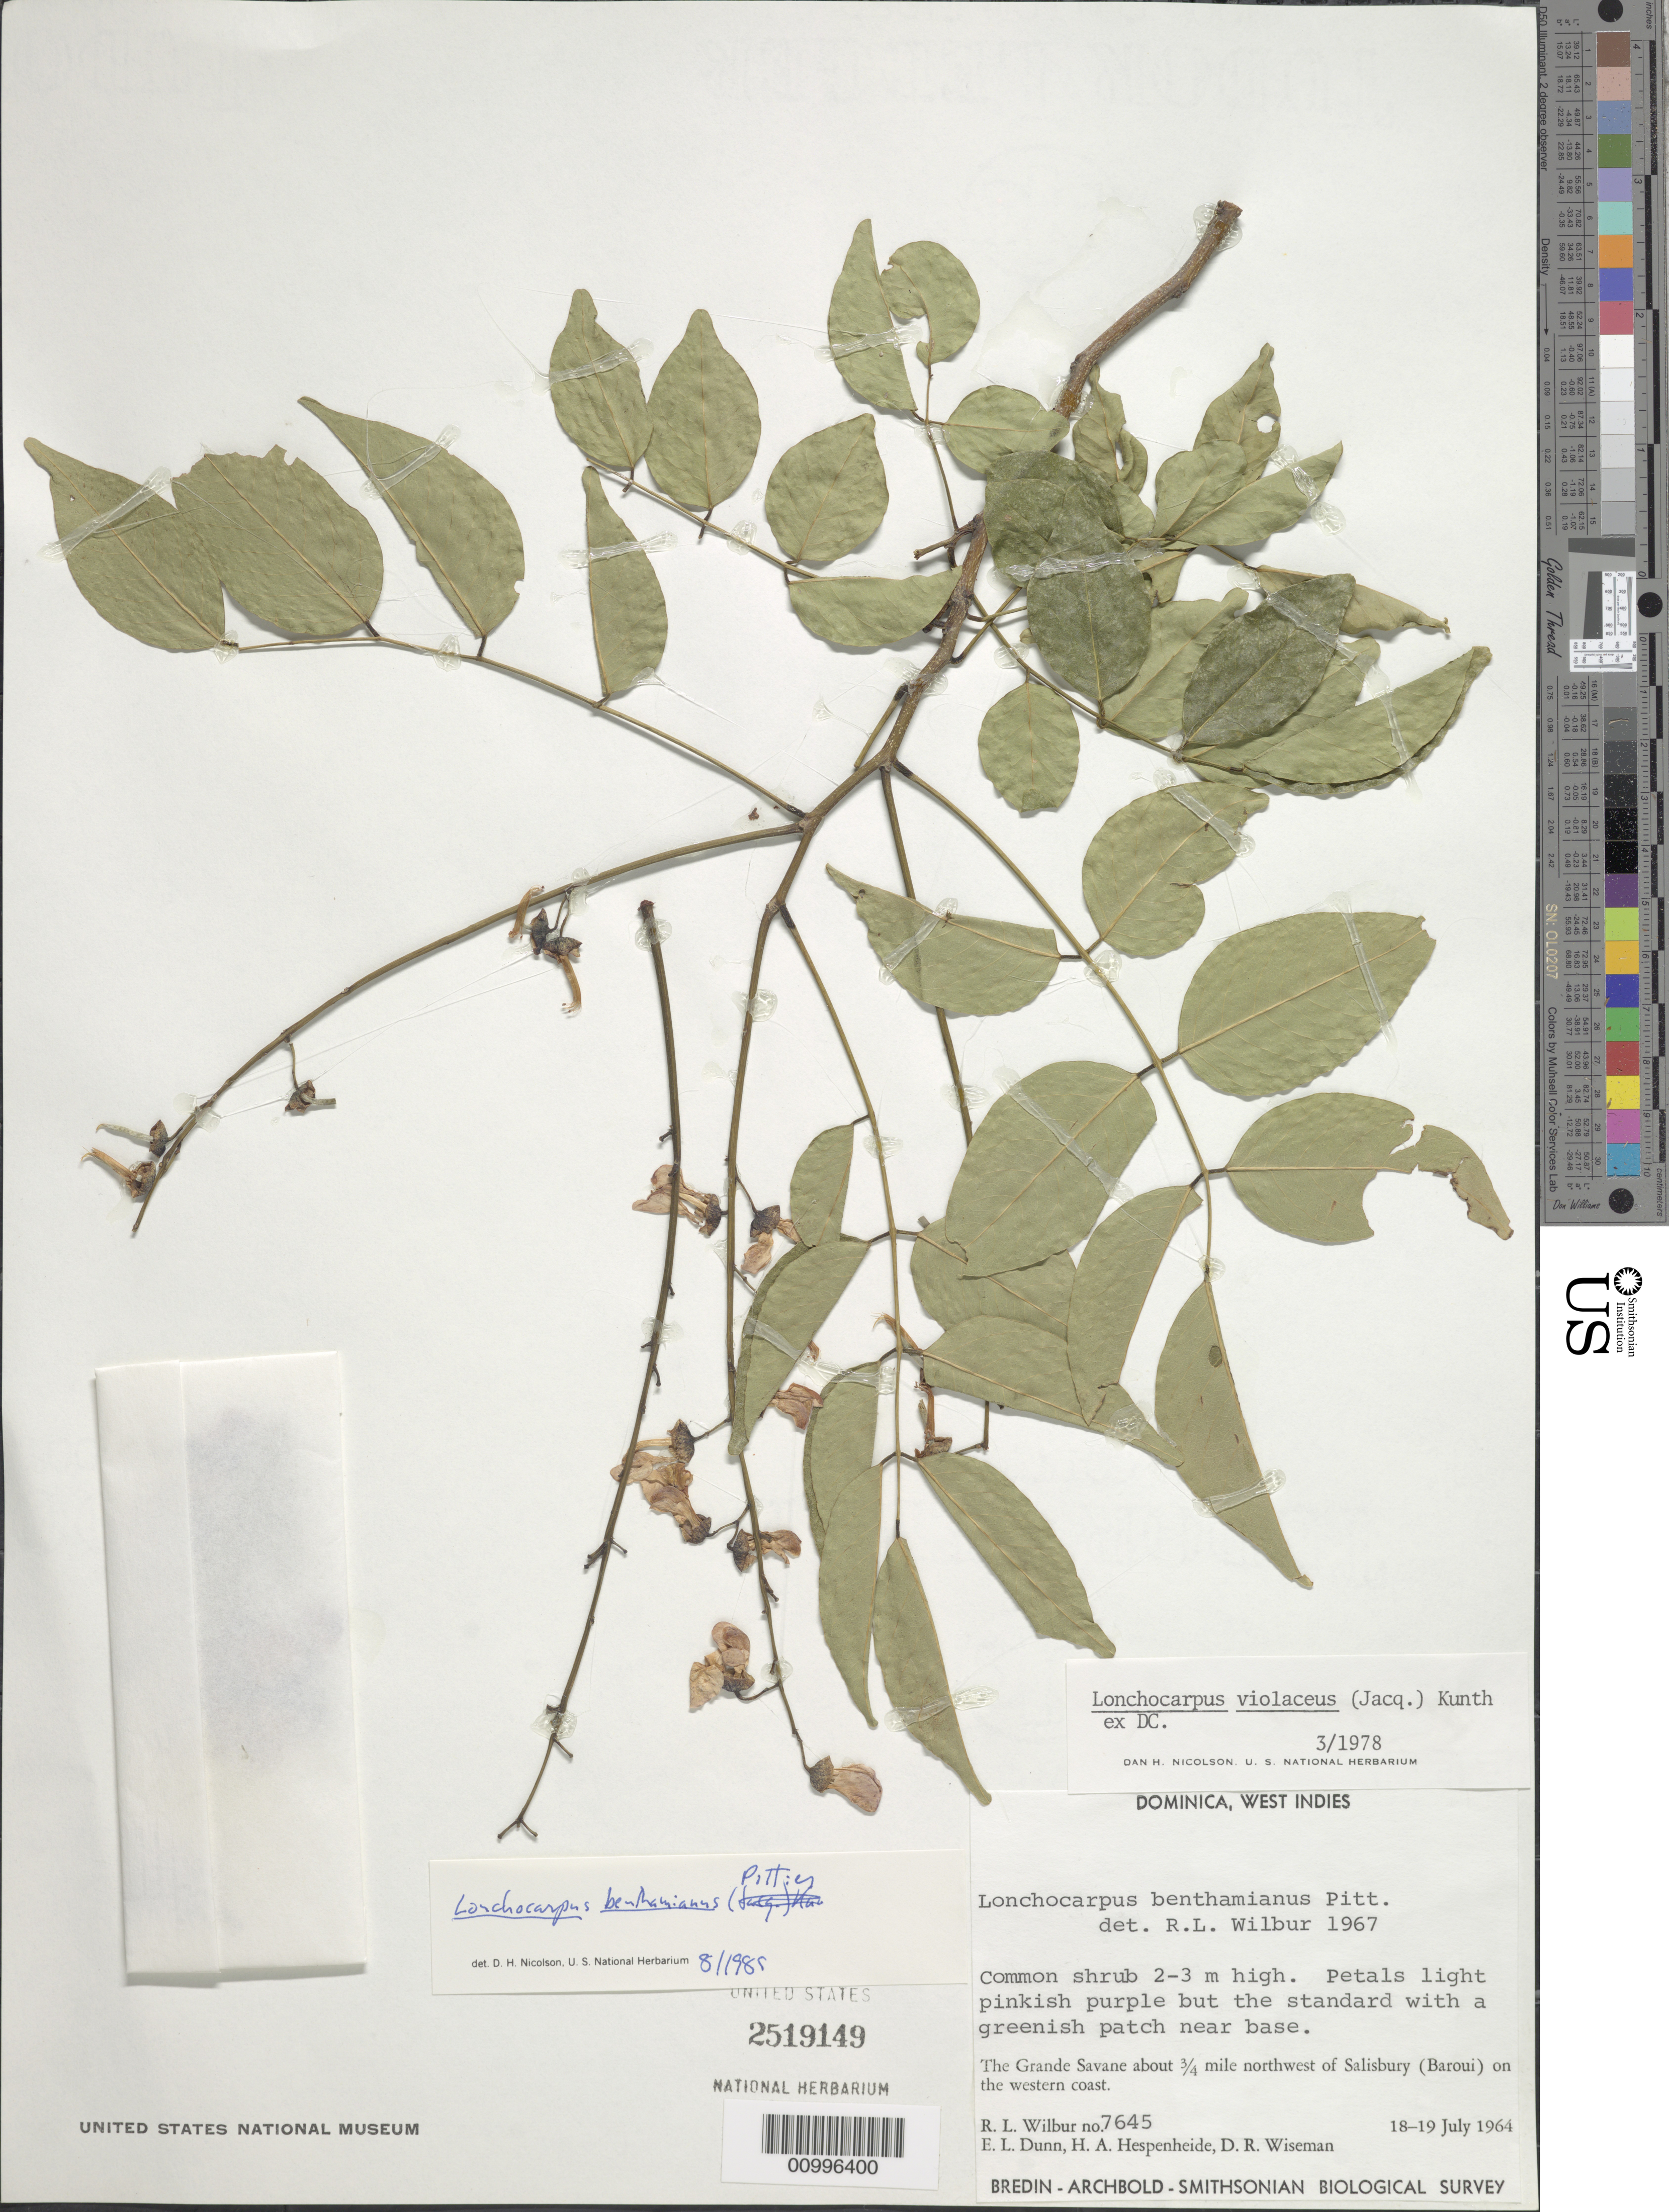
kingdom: Plantae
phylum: Tracheophyta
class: Magnoliopsida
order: Fabales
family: Fabaceae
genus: Lonchocarpus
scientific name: Lonchocarpus violaceus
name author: (Jacq.) DC.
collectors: R. L. Wilbur & E. Dunn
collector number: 7645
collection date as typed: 18 Jul 1964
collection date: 1964-07-18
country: Dominica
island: Dominica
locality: The Grande Savane about 3/4 mile NW of Salisbury on the W coast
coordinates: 0 N, 0 E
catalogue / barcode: US 2519149